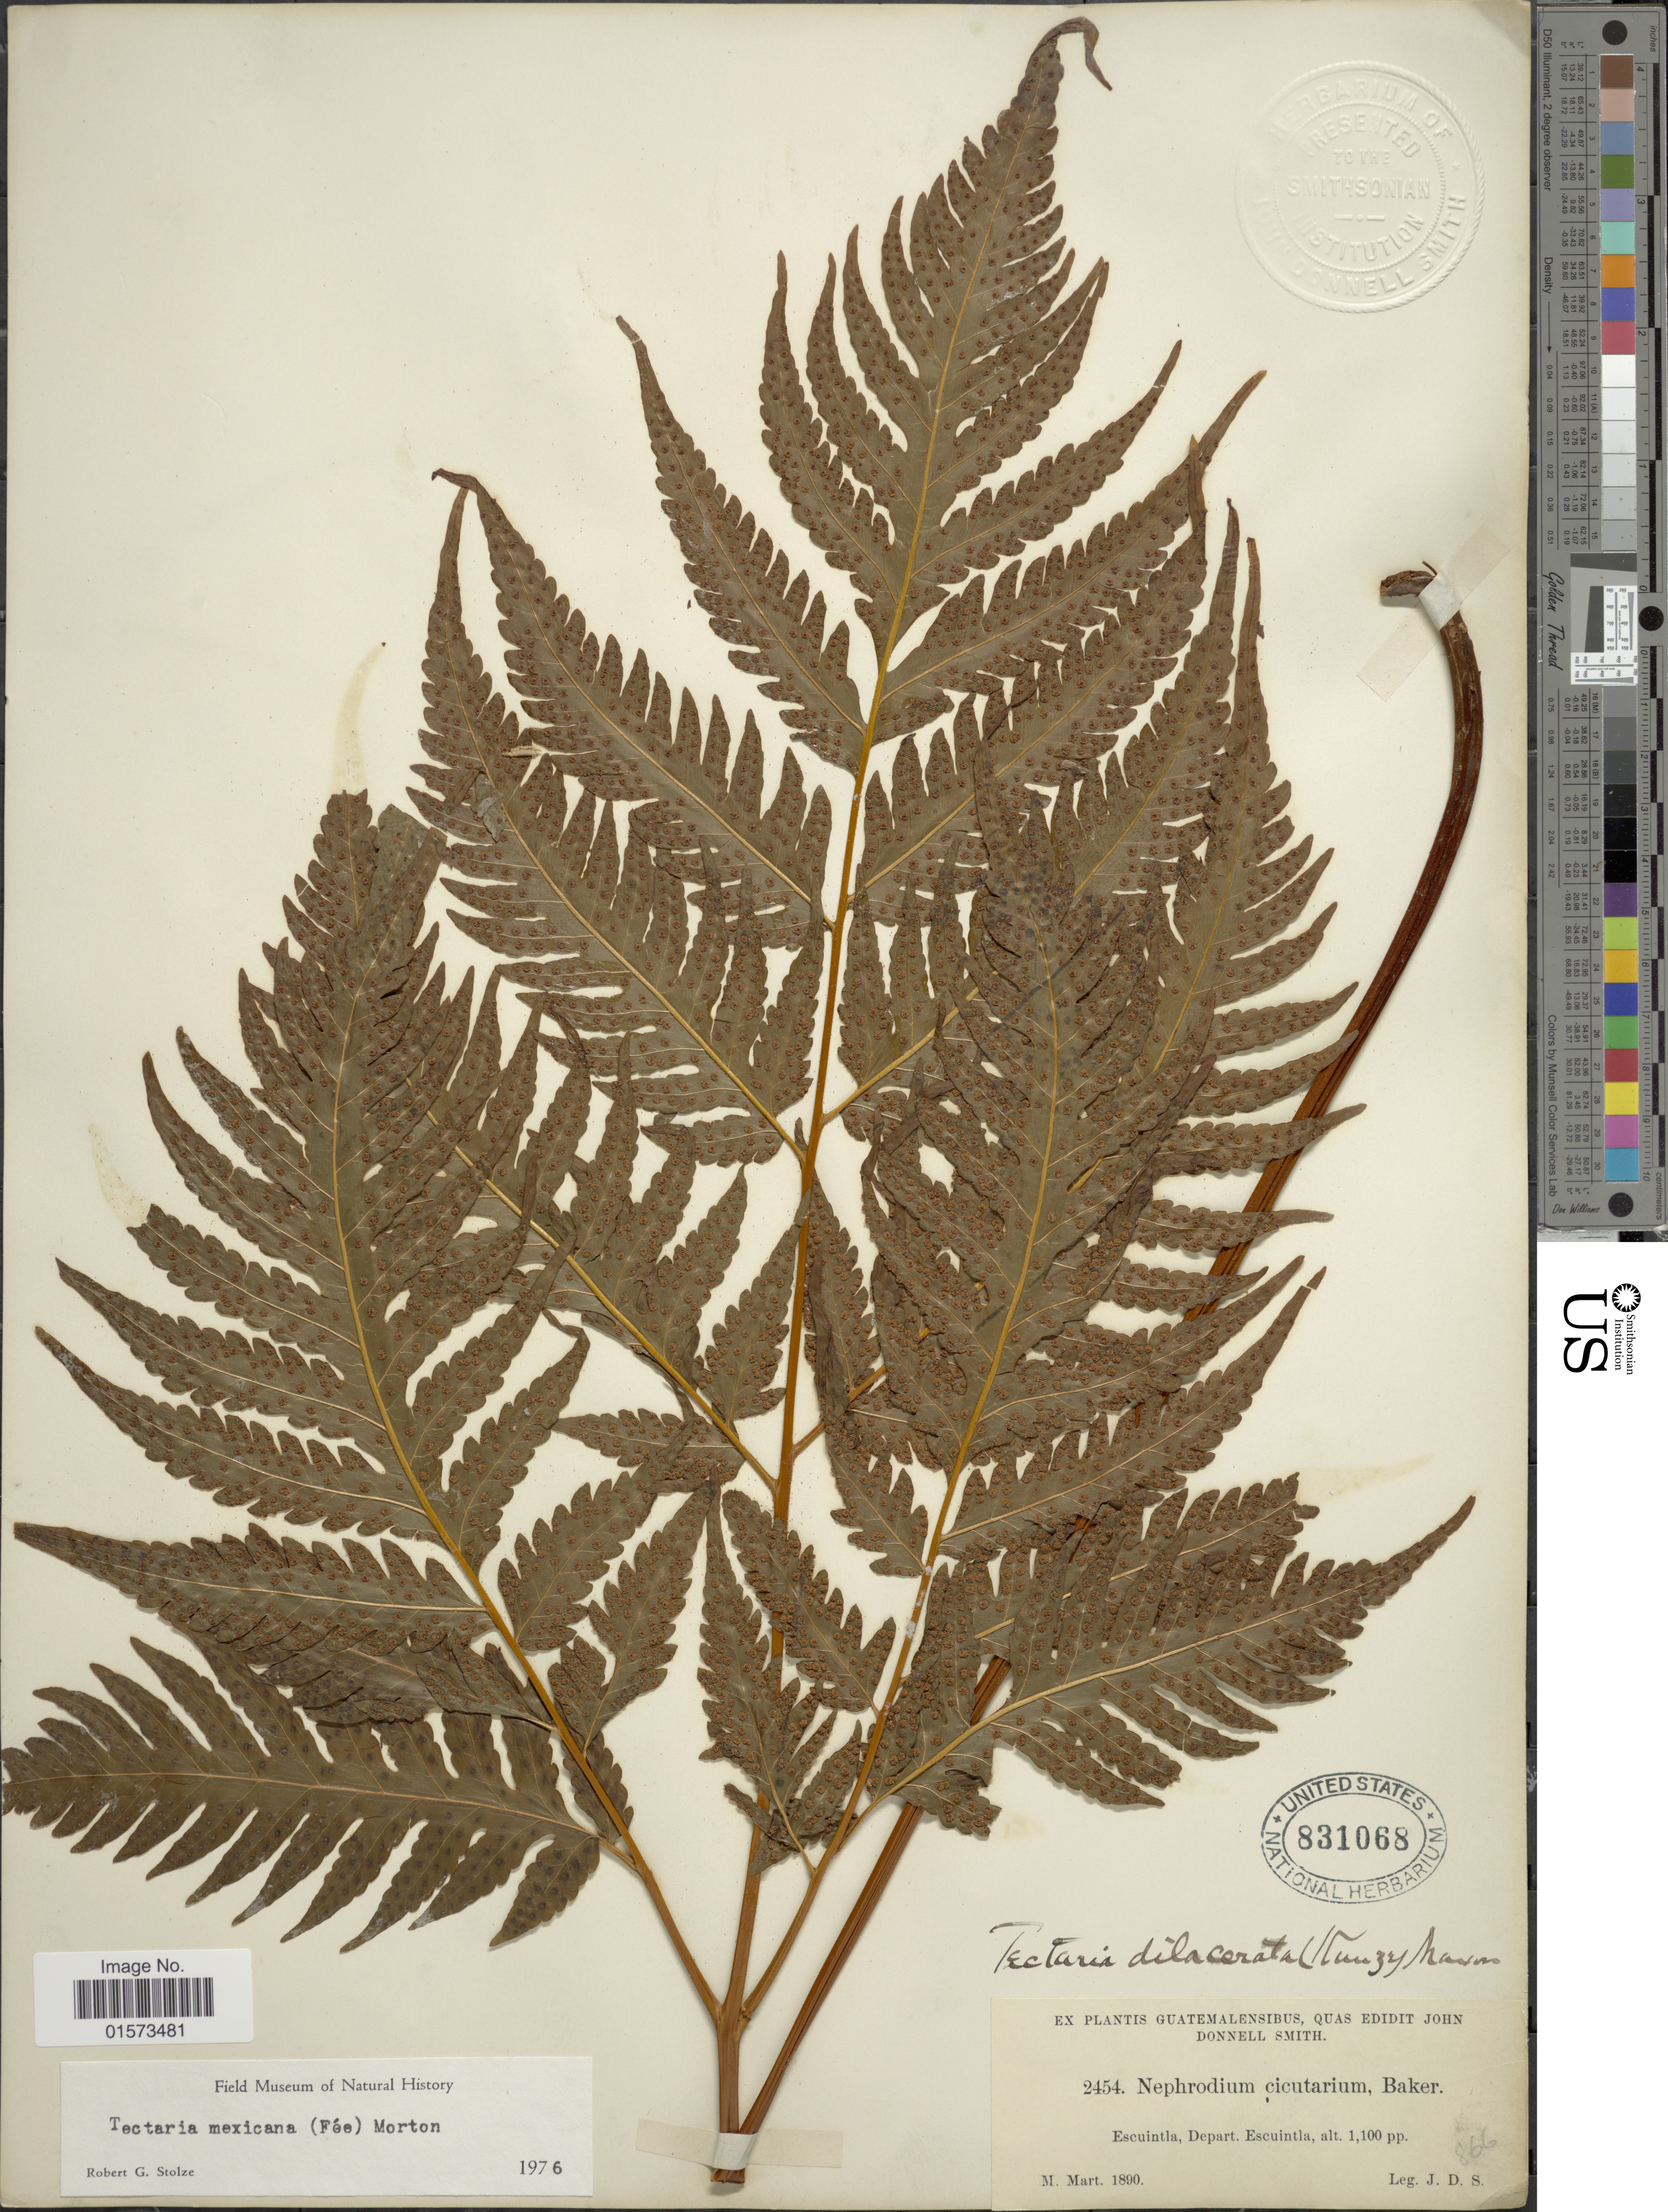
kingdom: Plantae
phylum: Tracheophyta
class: Polypodiopsida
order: Polypodiales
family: Tectariaceae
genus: Tectaria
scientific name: Tectaria mexicana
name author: (Fée) C.V. Morton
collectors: J. Donnell Smith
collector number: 2454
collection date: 1890-03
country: Guatemala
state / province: Escuintla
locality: Escuintla, Depart. Escuintla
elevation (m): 335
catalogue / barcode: US 831068